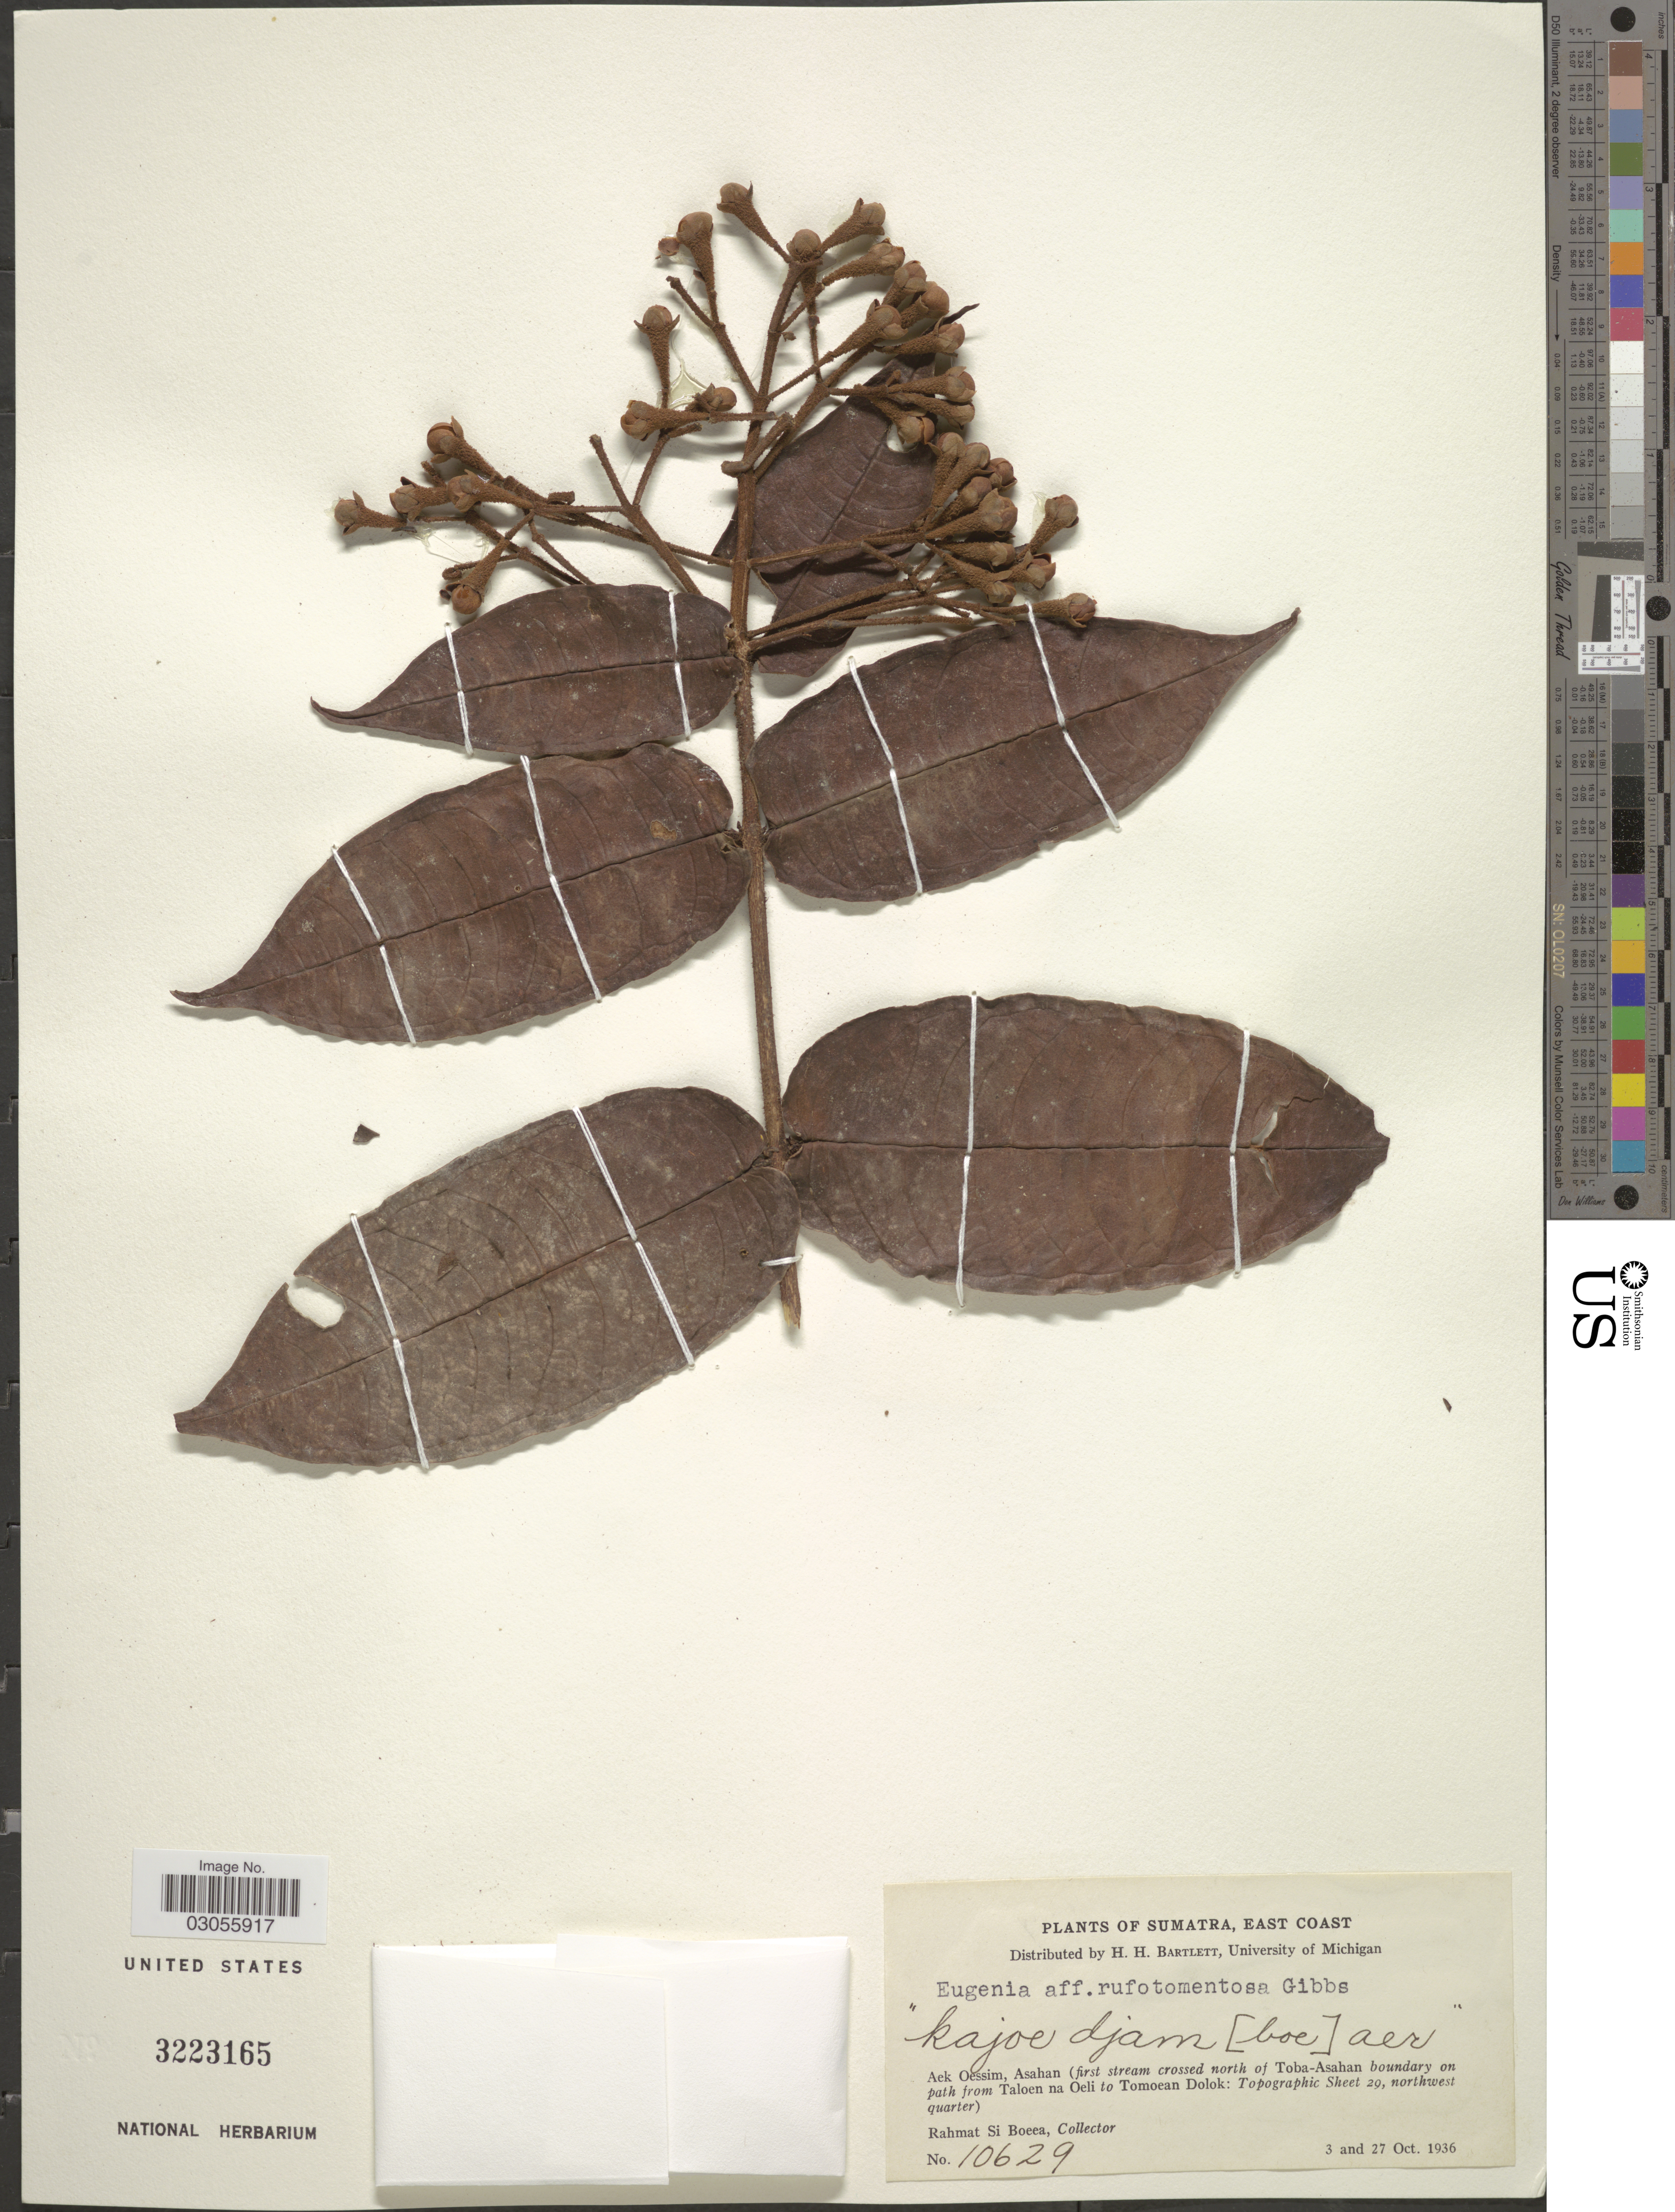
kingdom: Plantae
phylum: Tracheophyta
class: Magnoliopsida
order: Myrtales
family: Myrtaceae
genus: Syzygium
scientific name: Syzygium sp.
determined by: Strong, Mark T., (BOT), Smithsonian Institution - National Museum of Natural History (UNITED STATES)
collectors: Rahmat Si Boeea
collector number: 10629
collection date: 1936-10-03/1936-10-27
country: Indonesia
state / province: Sumatra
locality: East Coast. Aek Oessim, Asahan (first stream crossed north of Toba-Asahan boundary on path from Taloen na Oeli to Tomoean Dolok: Topographic Sheet 29, northwest quarter).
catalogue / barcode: US 3223165